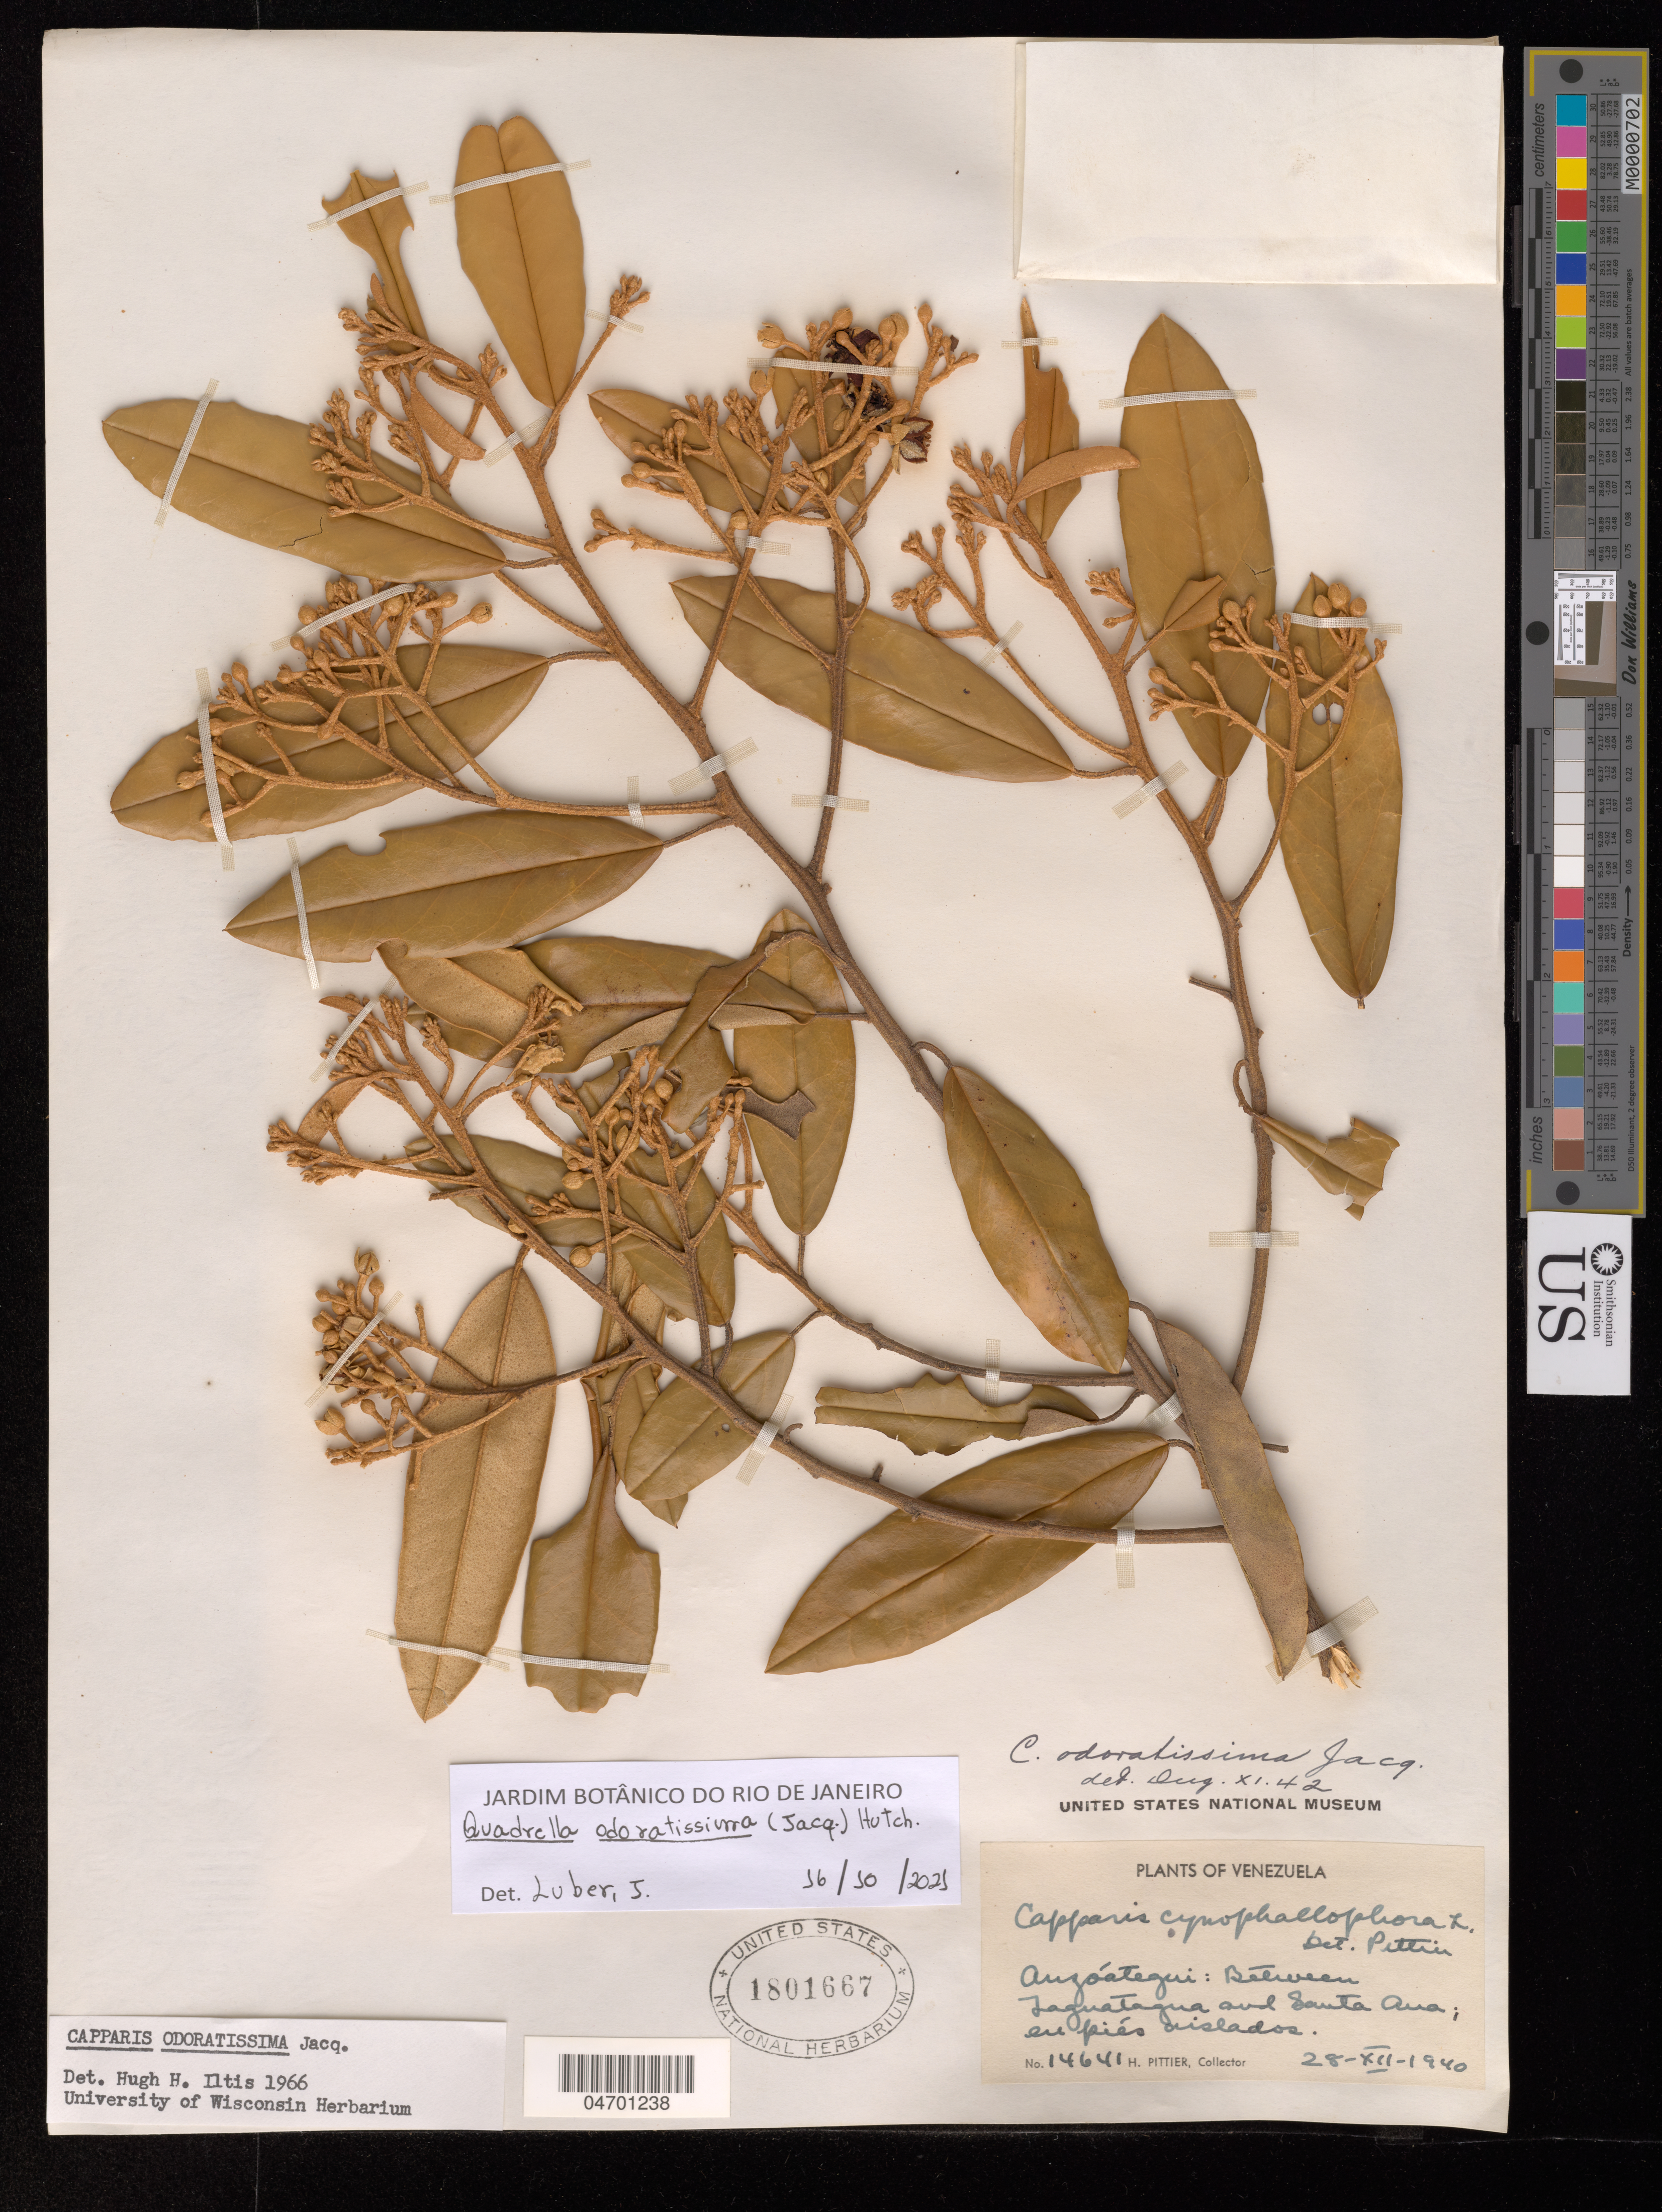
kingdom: Plantae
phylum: Tracheophyta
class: Magnoliopsida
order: Brassicales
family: Capparaceae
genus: Quadrella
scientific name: Quadrella odoratissima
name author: (Jacq.) Hutch.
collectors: H. Pittier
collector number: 14641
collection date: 1940-12-28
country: Venezuela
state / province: Anzoategui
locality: Between Zaguatagua and Santa Ana.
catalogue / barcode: US 1801667